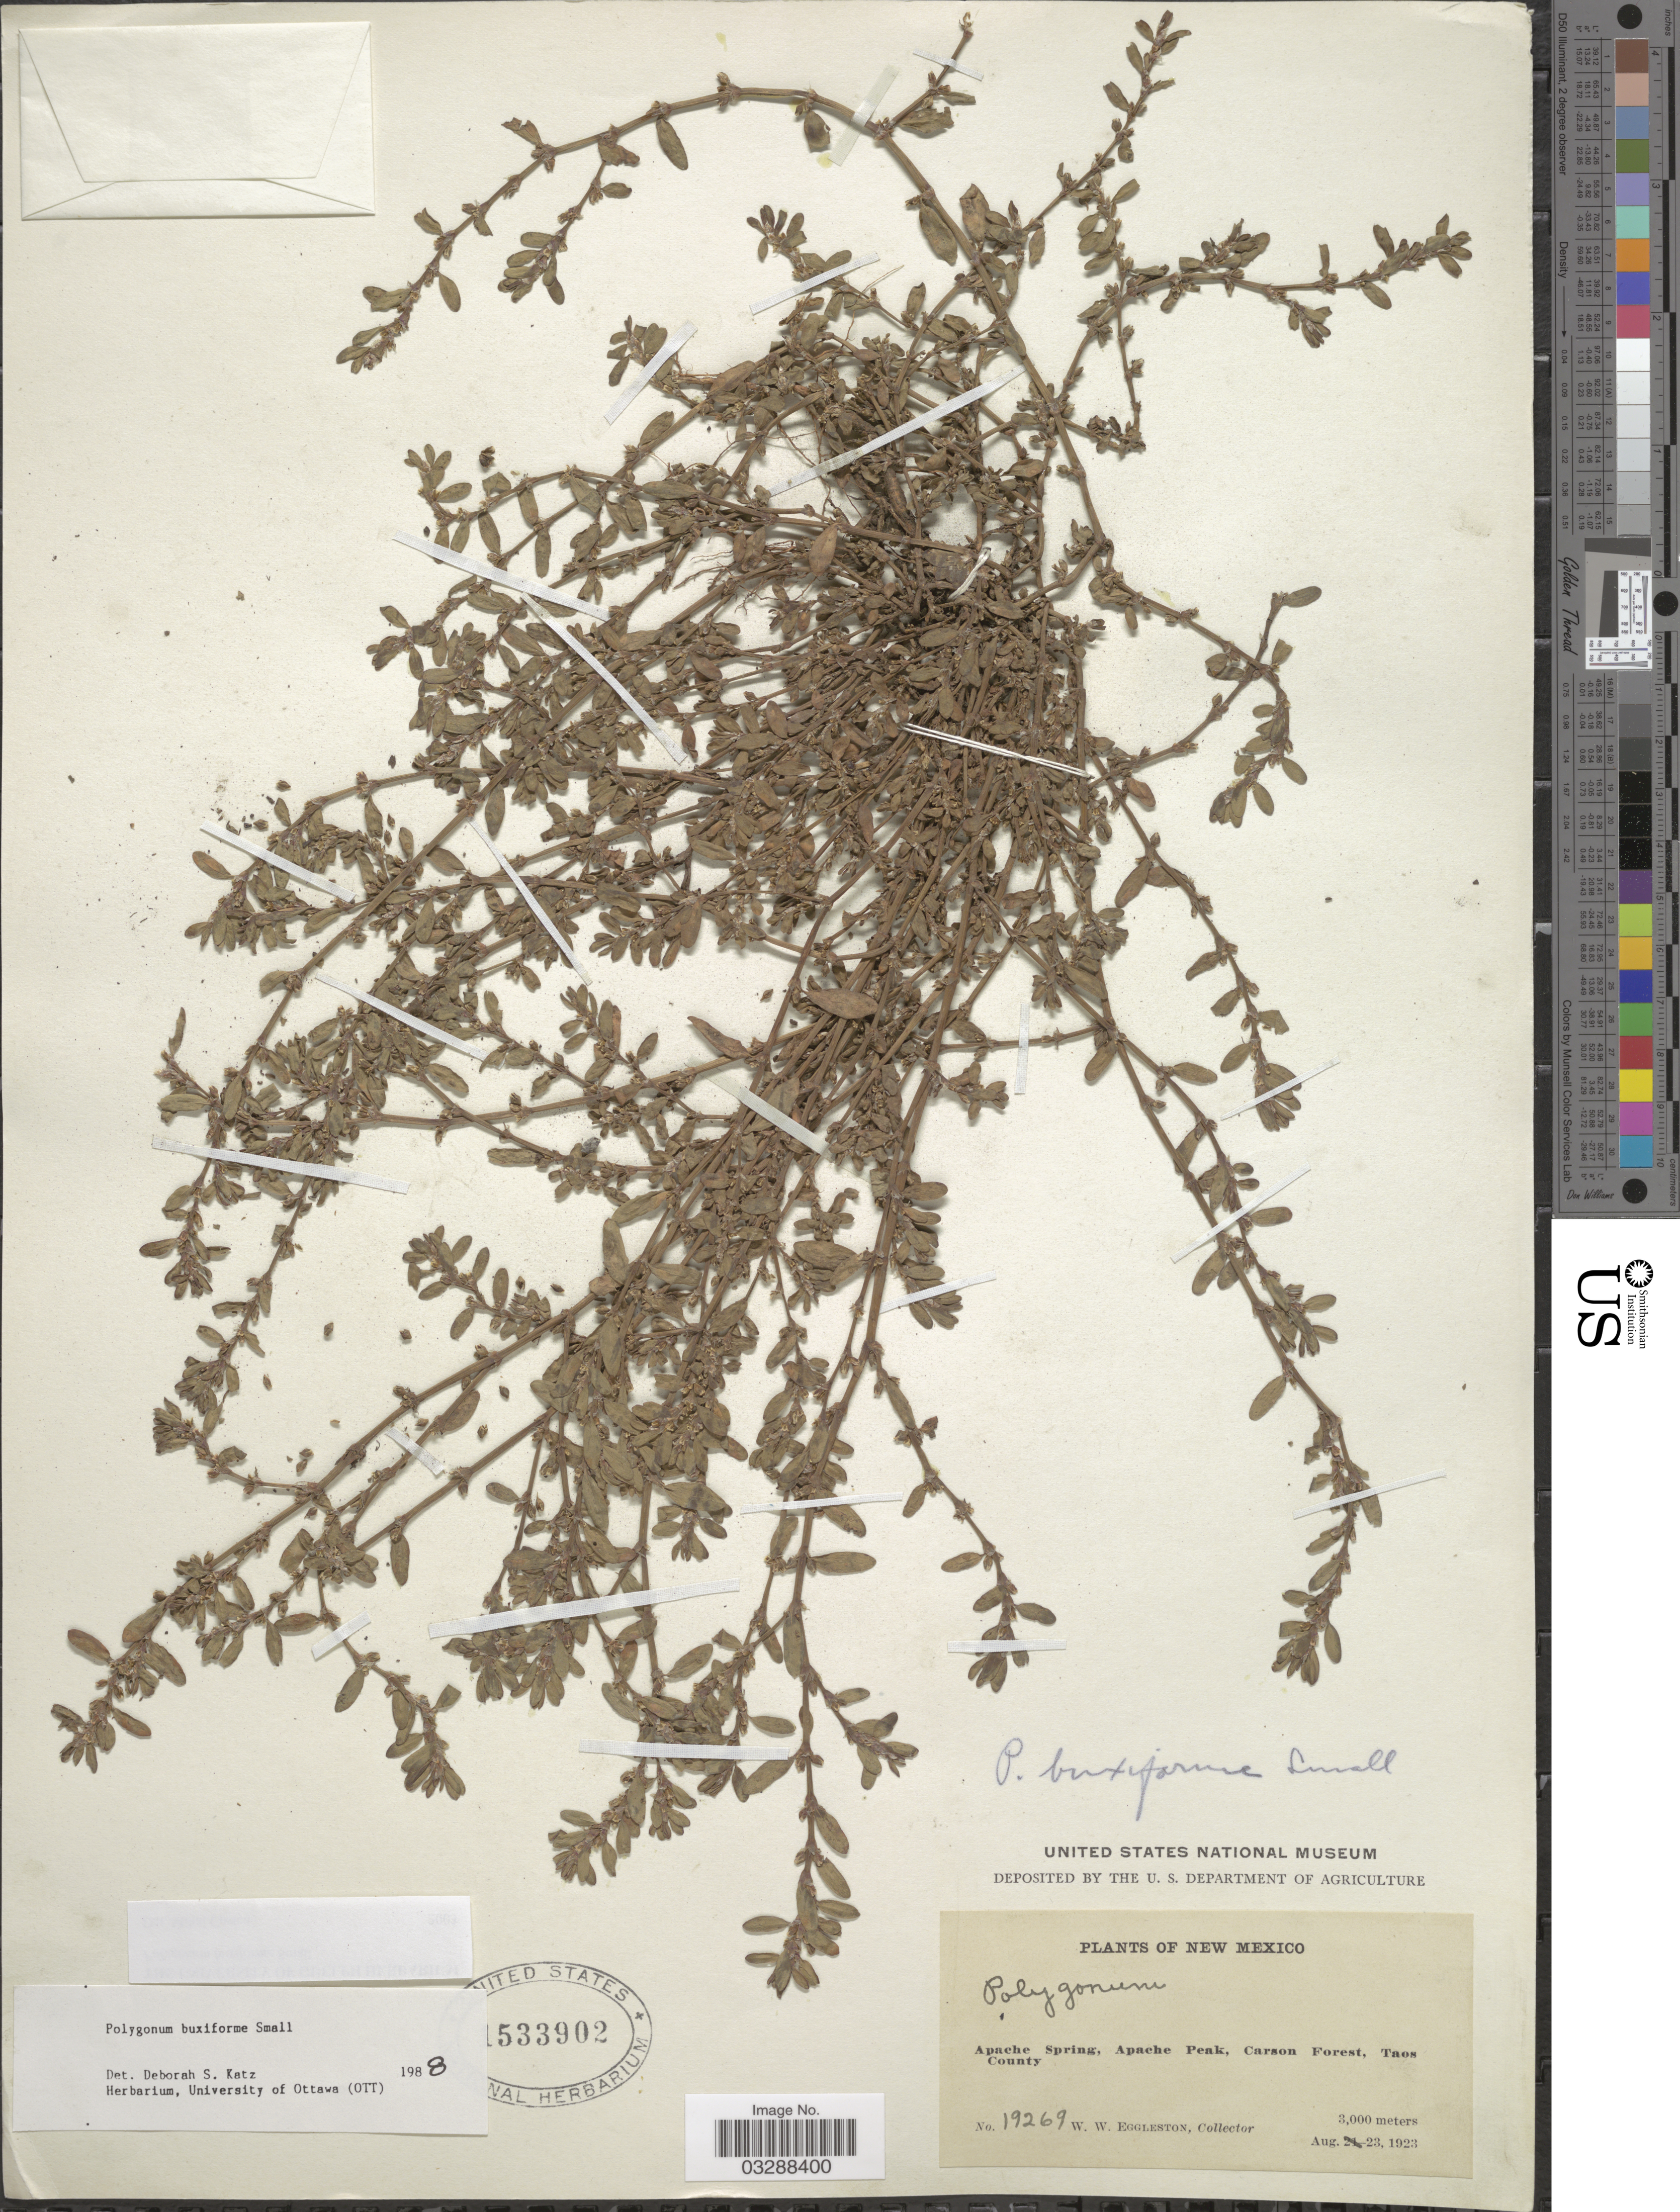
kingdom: Plantae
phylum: Tracheophyta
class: Magnoliopsida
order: Caryophyllales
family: Polygonaceae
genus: Polygonum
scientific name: Polygonum buxiforme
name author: Small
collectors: W. W. Eggleston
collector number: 19269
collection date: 1923-08-23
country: United States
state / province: New Mexico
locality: Apache Spring, Apache Peak, Carson Forest, Taos County.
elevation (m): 3000